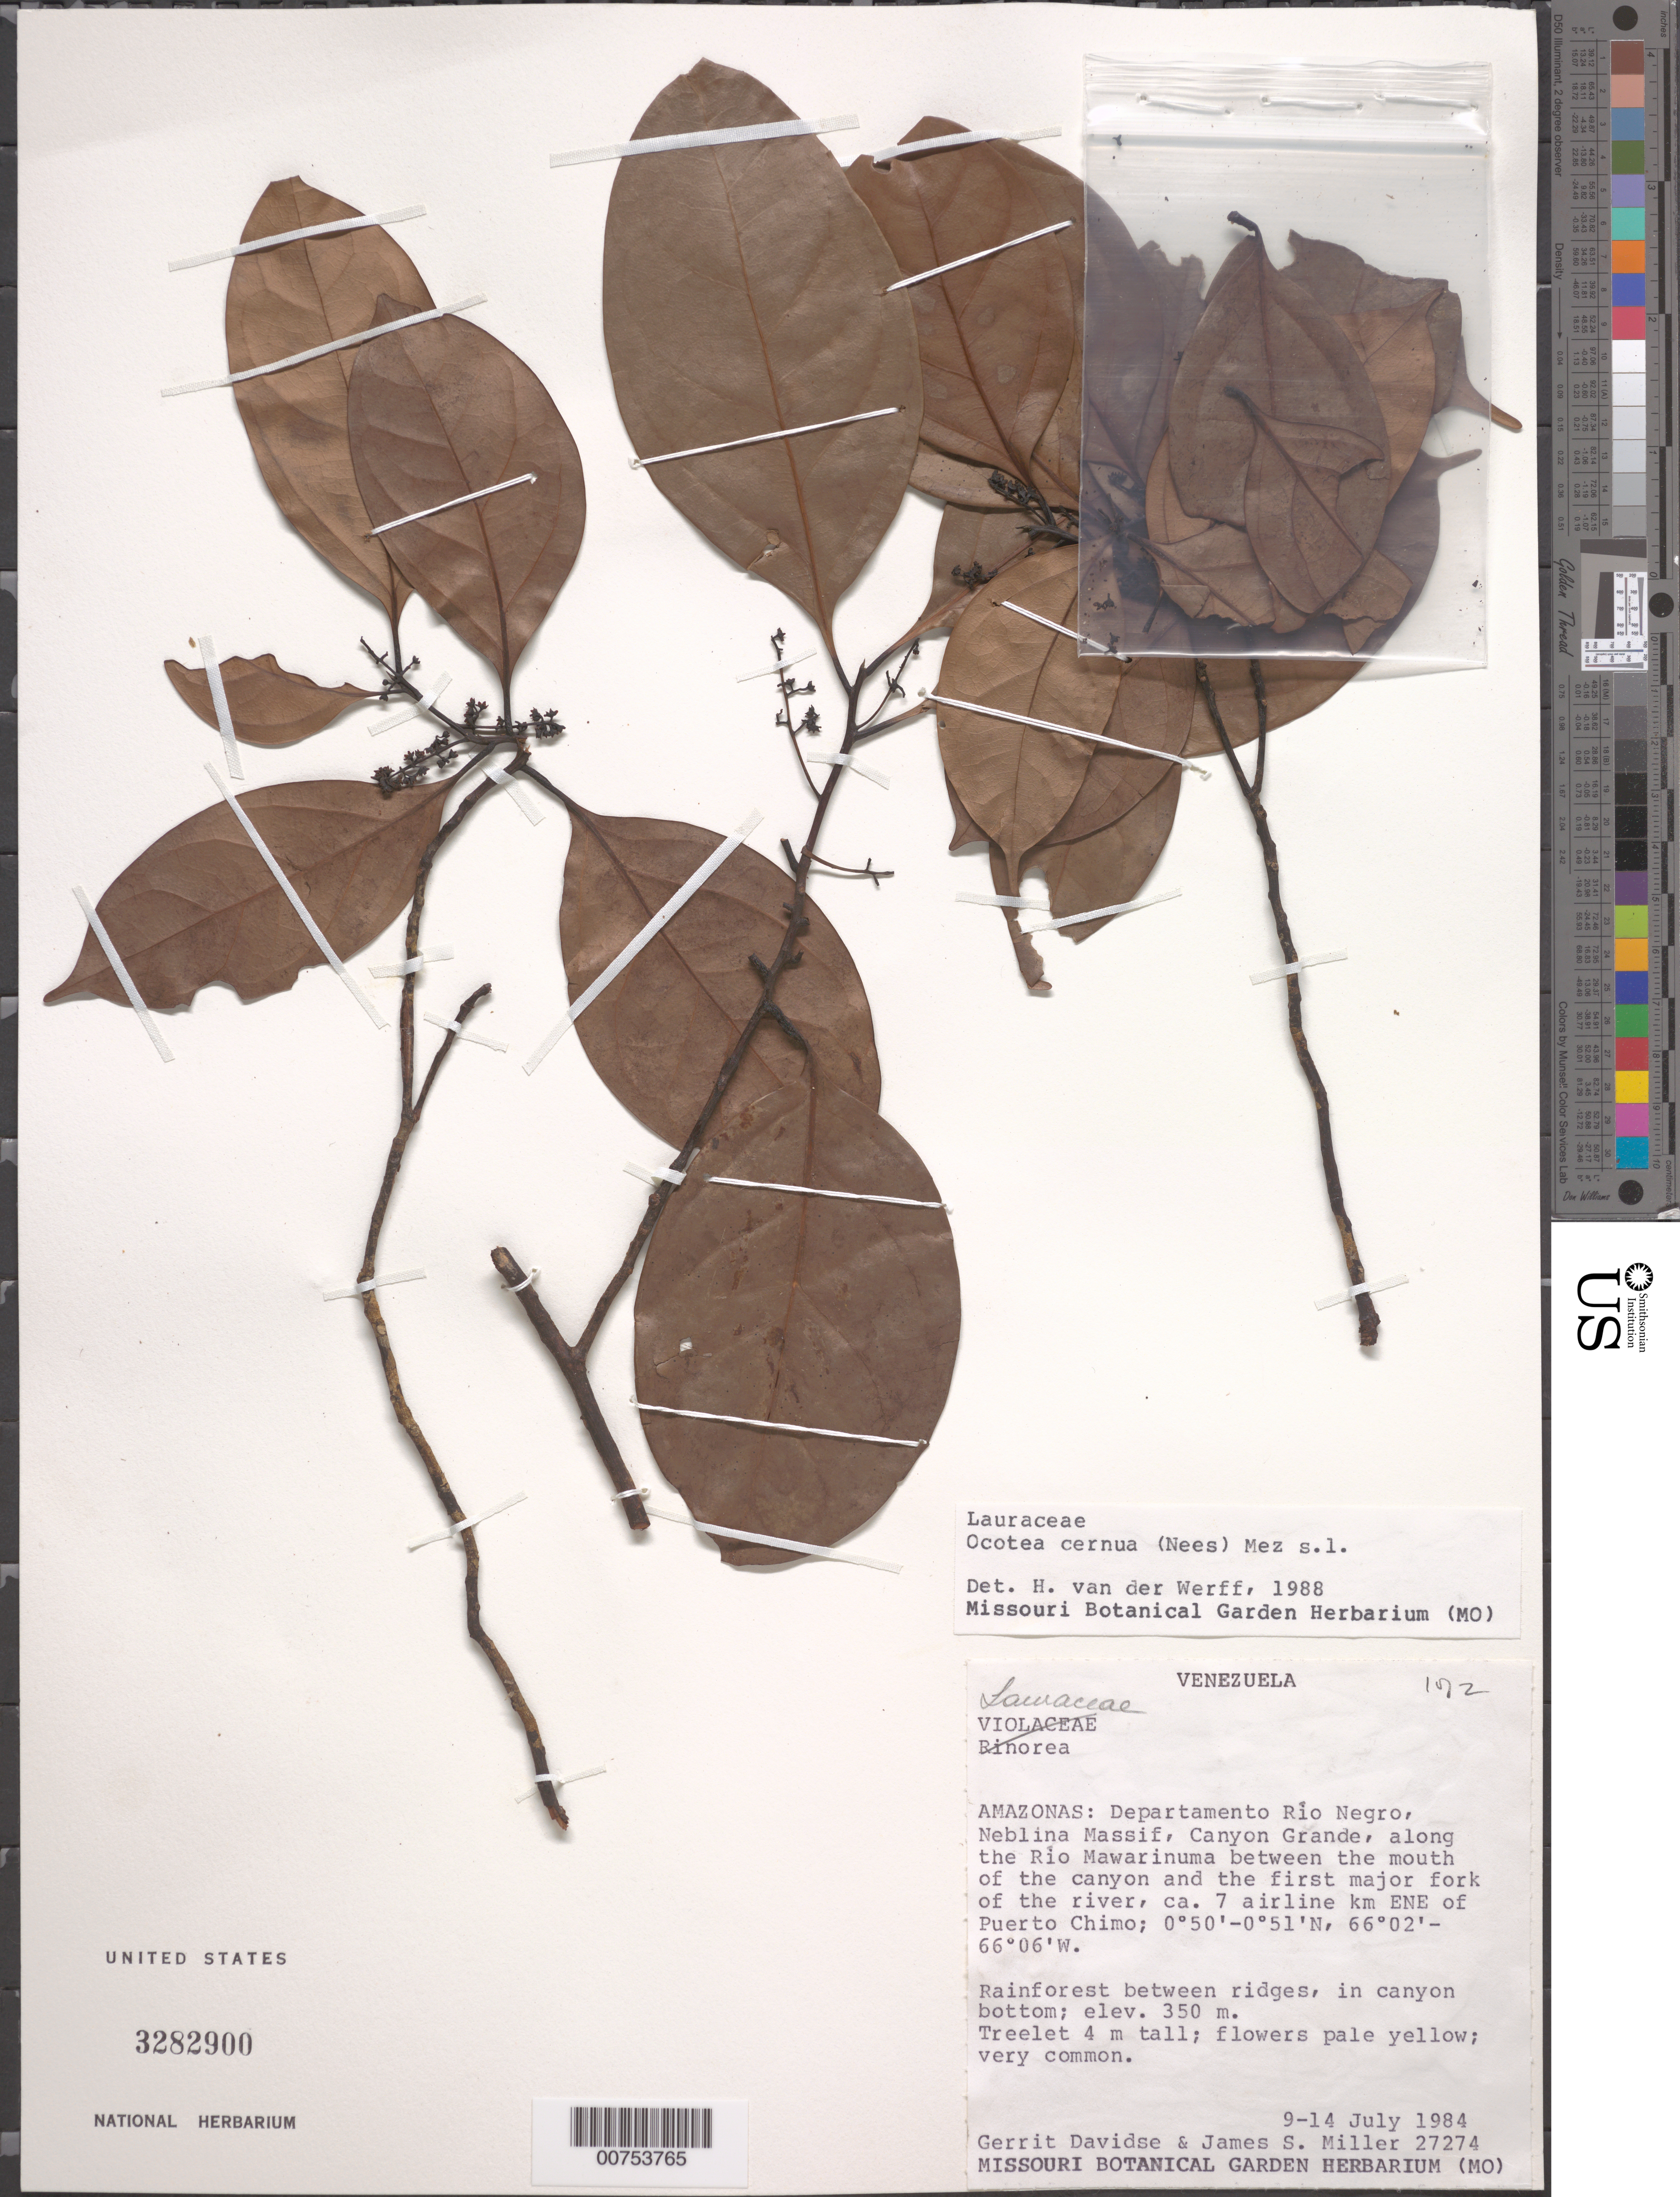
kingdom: Plantae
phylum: Tracheophyta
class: Magnoliopsida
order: Laurales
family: Lauraceae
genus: Ocotea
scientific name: Ocotea cernua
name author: (Nees) Mez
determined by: van der Werff, H., (MO), Missouri Botanical Garden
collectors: G. Davidse & J. S. Miller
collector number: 27274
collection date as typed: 9-Jul-84 to 14-Jul-84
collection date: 1984-07-09/1984-07-14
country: Venezuela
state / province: Amazonas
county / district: Río Negro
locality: Neblina Massif, Canyon Grande, along Río Mawarinuma, 7 airline km E-NE of Puerto Chimo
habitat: Rainforest between ridges, in canyon bottom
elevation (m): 350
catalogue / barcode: US 3282900